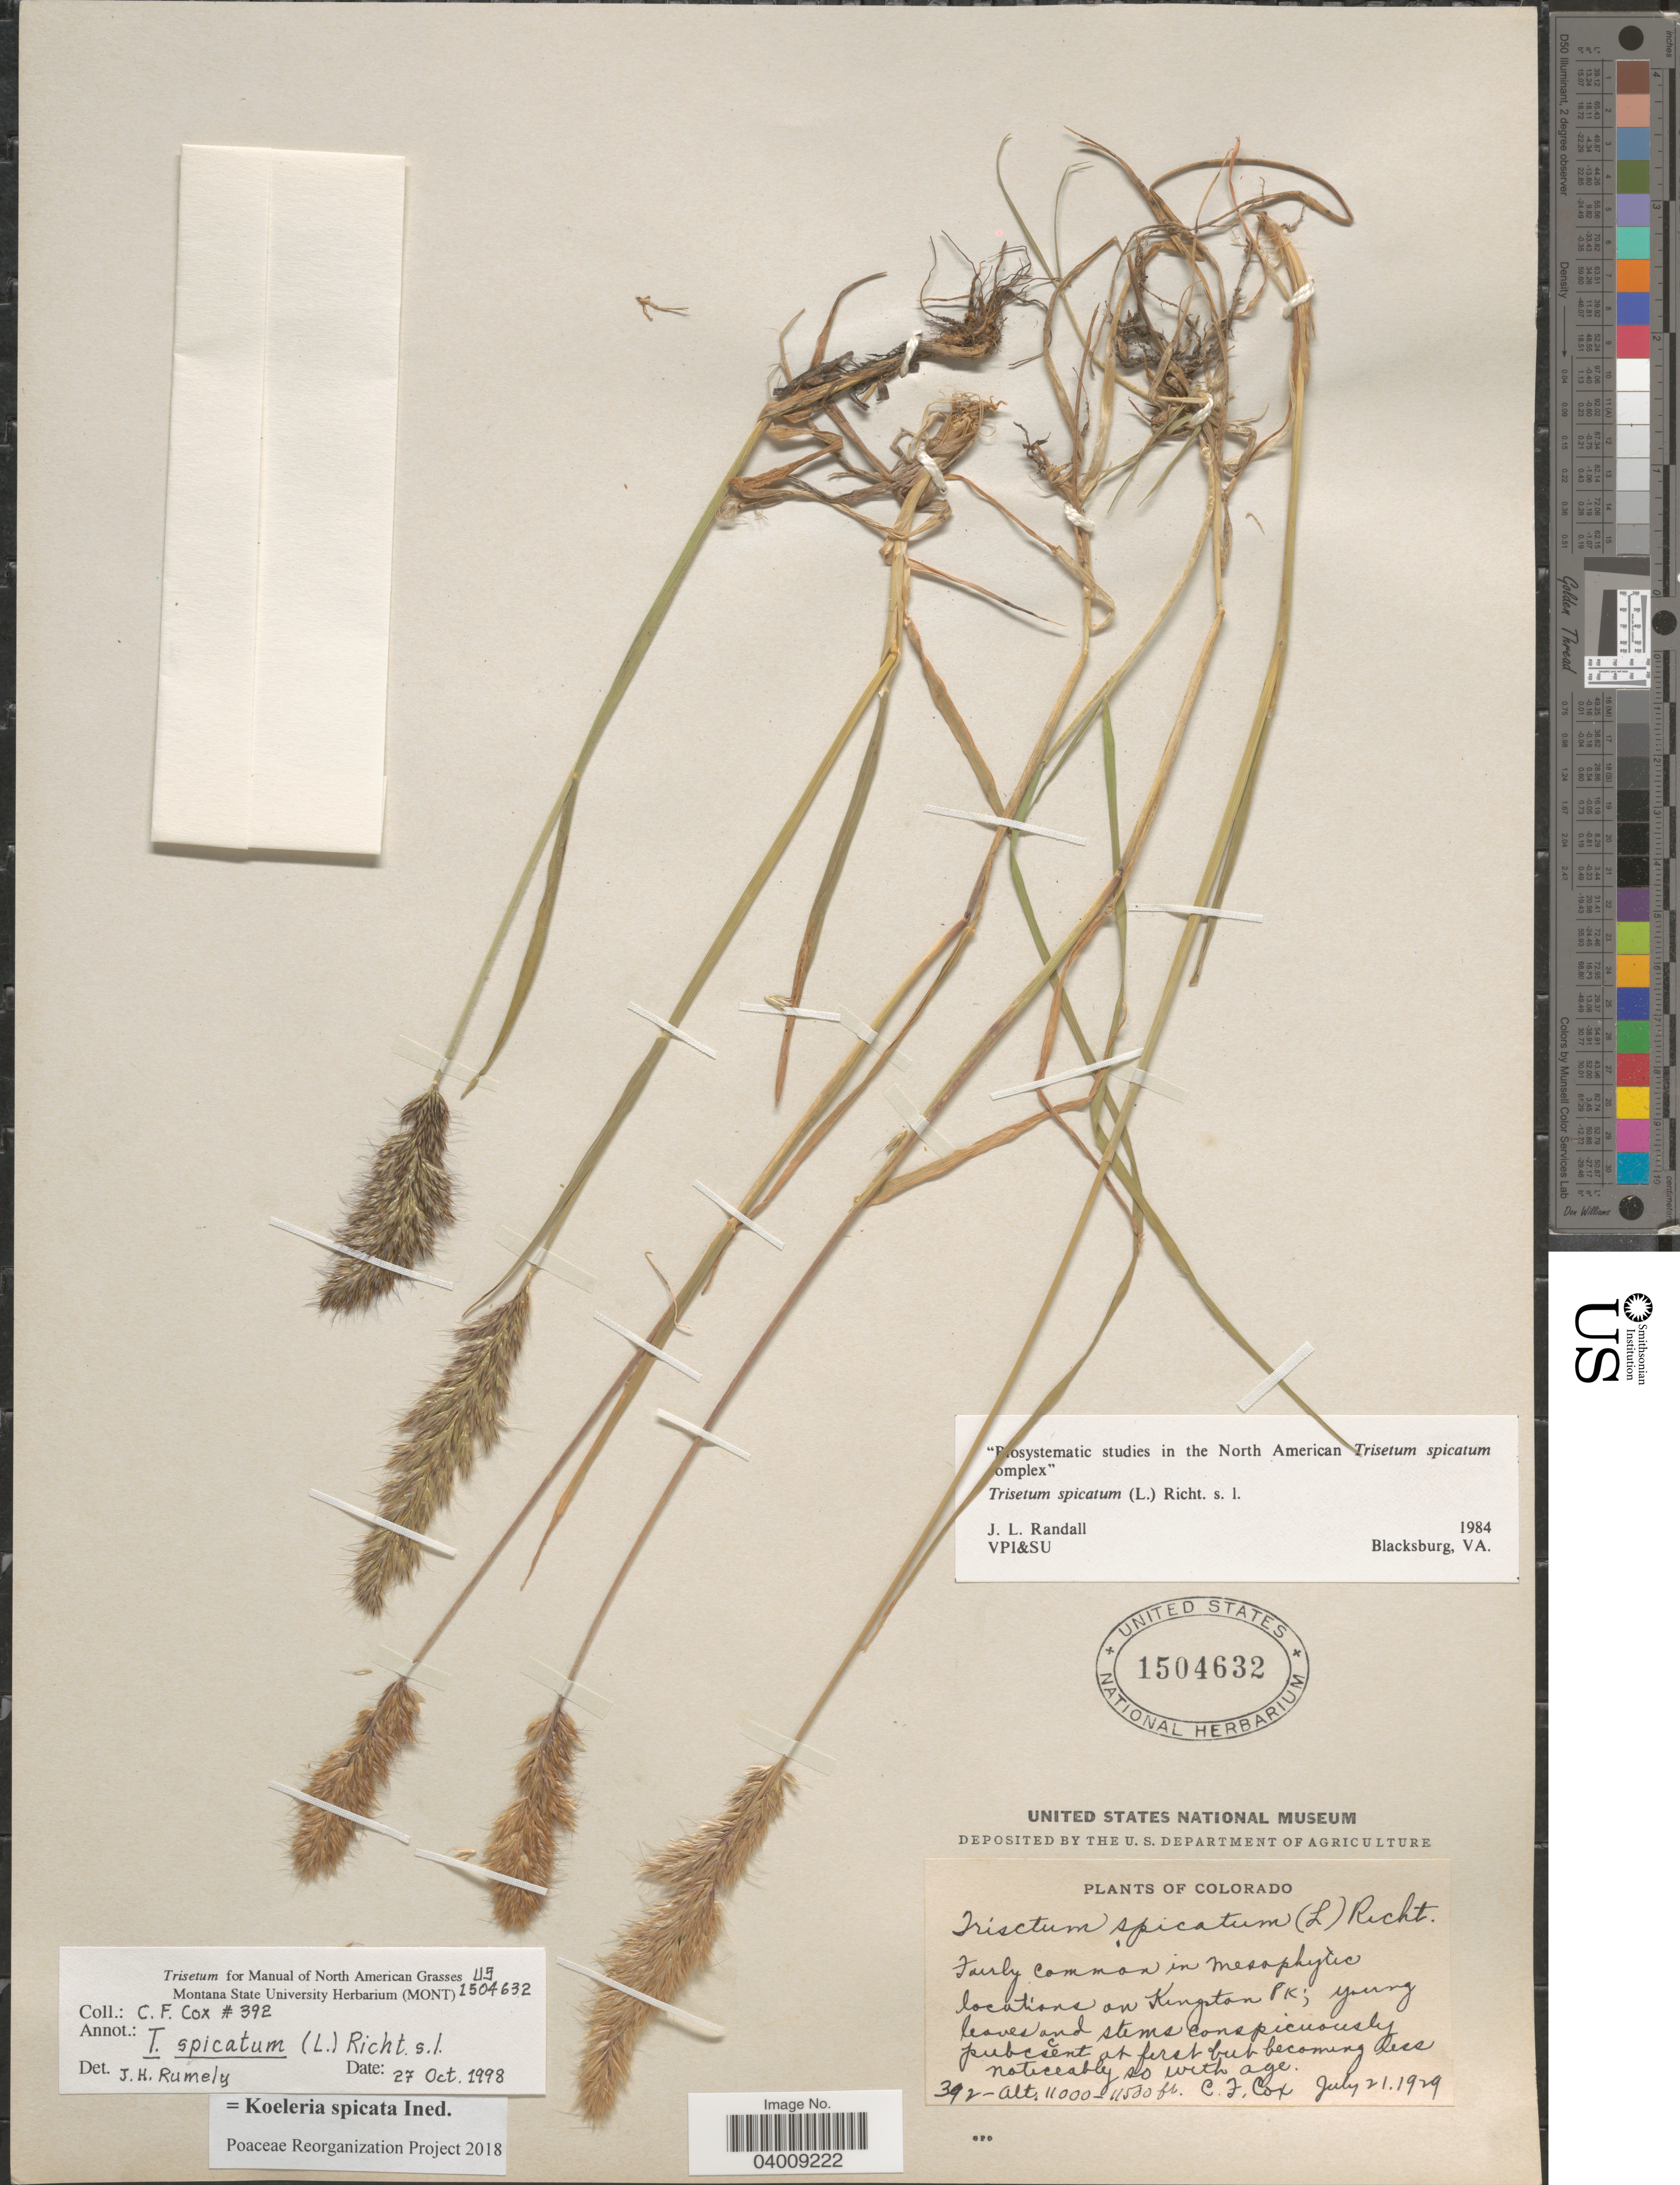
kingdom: Plantae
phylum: Tracheophyta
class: Liliopsida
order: Poales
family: Poaceae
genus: Koeleria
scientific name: Koeleria spicata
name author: (L.) Barberá et al.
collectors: C. Cox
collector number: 392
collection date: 1929-07-21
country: United States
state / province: Colorado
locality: In mesophytic locations on Kingston PK.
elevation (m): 3353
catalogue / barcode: US 1504632